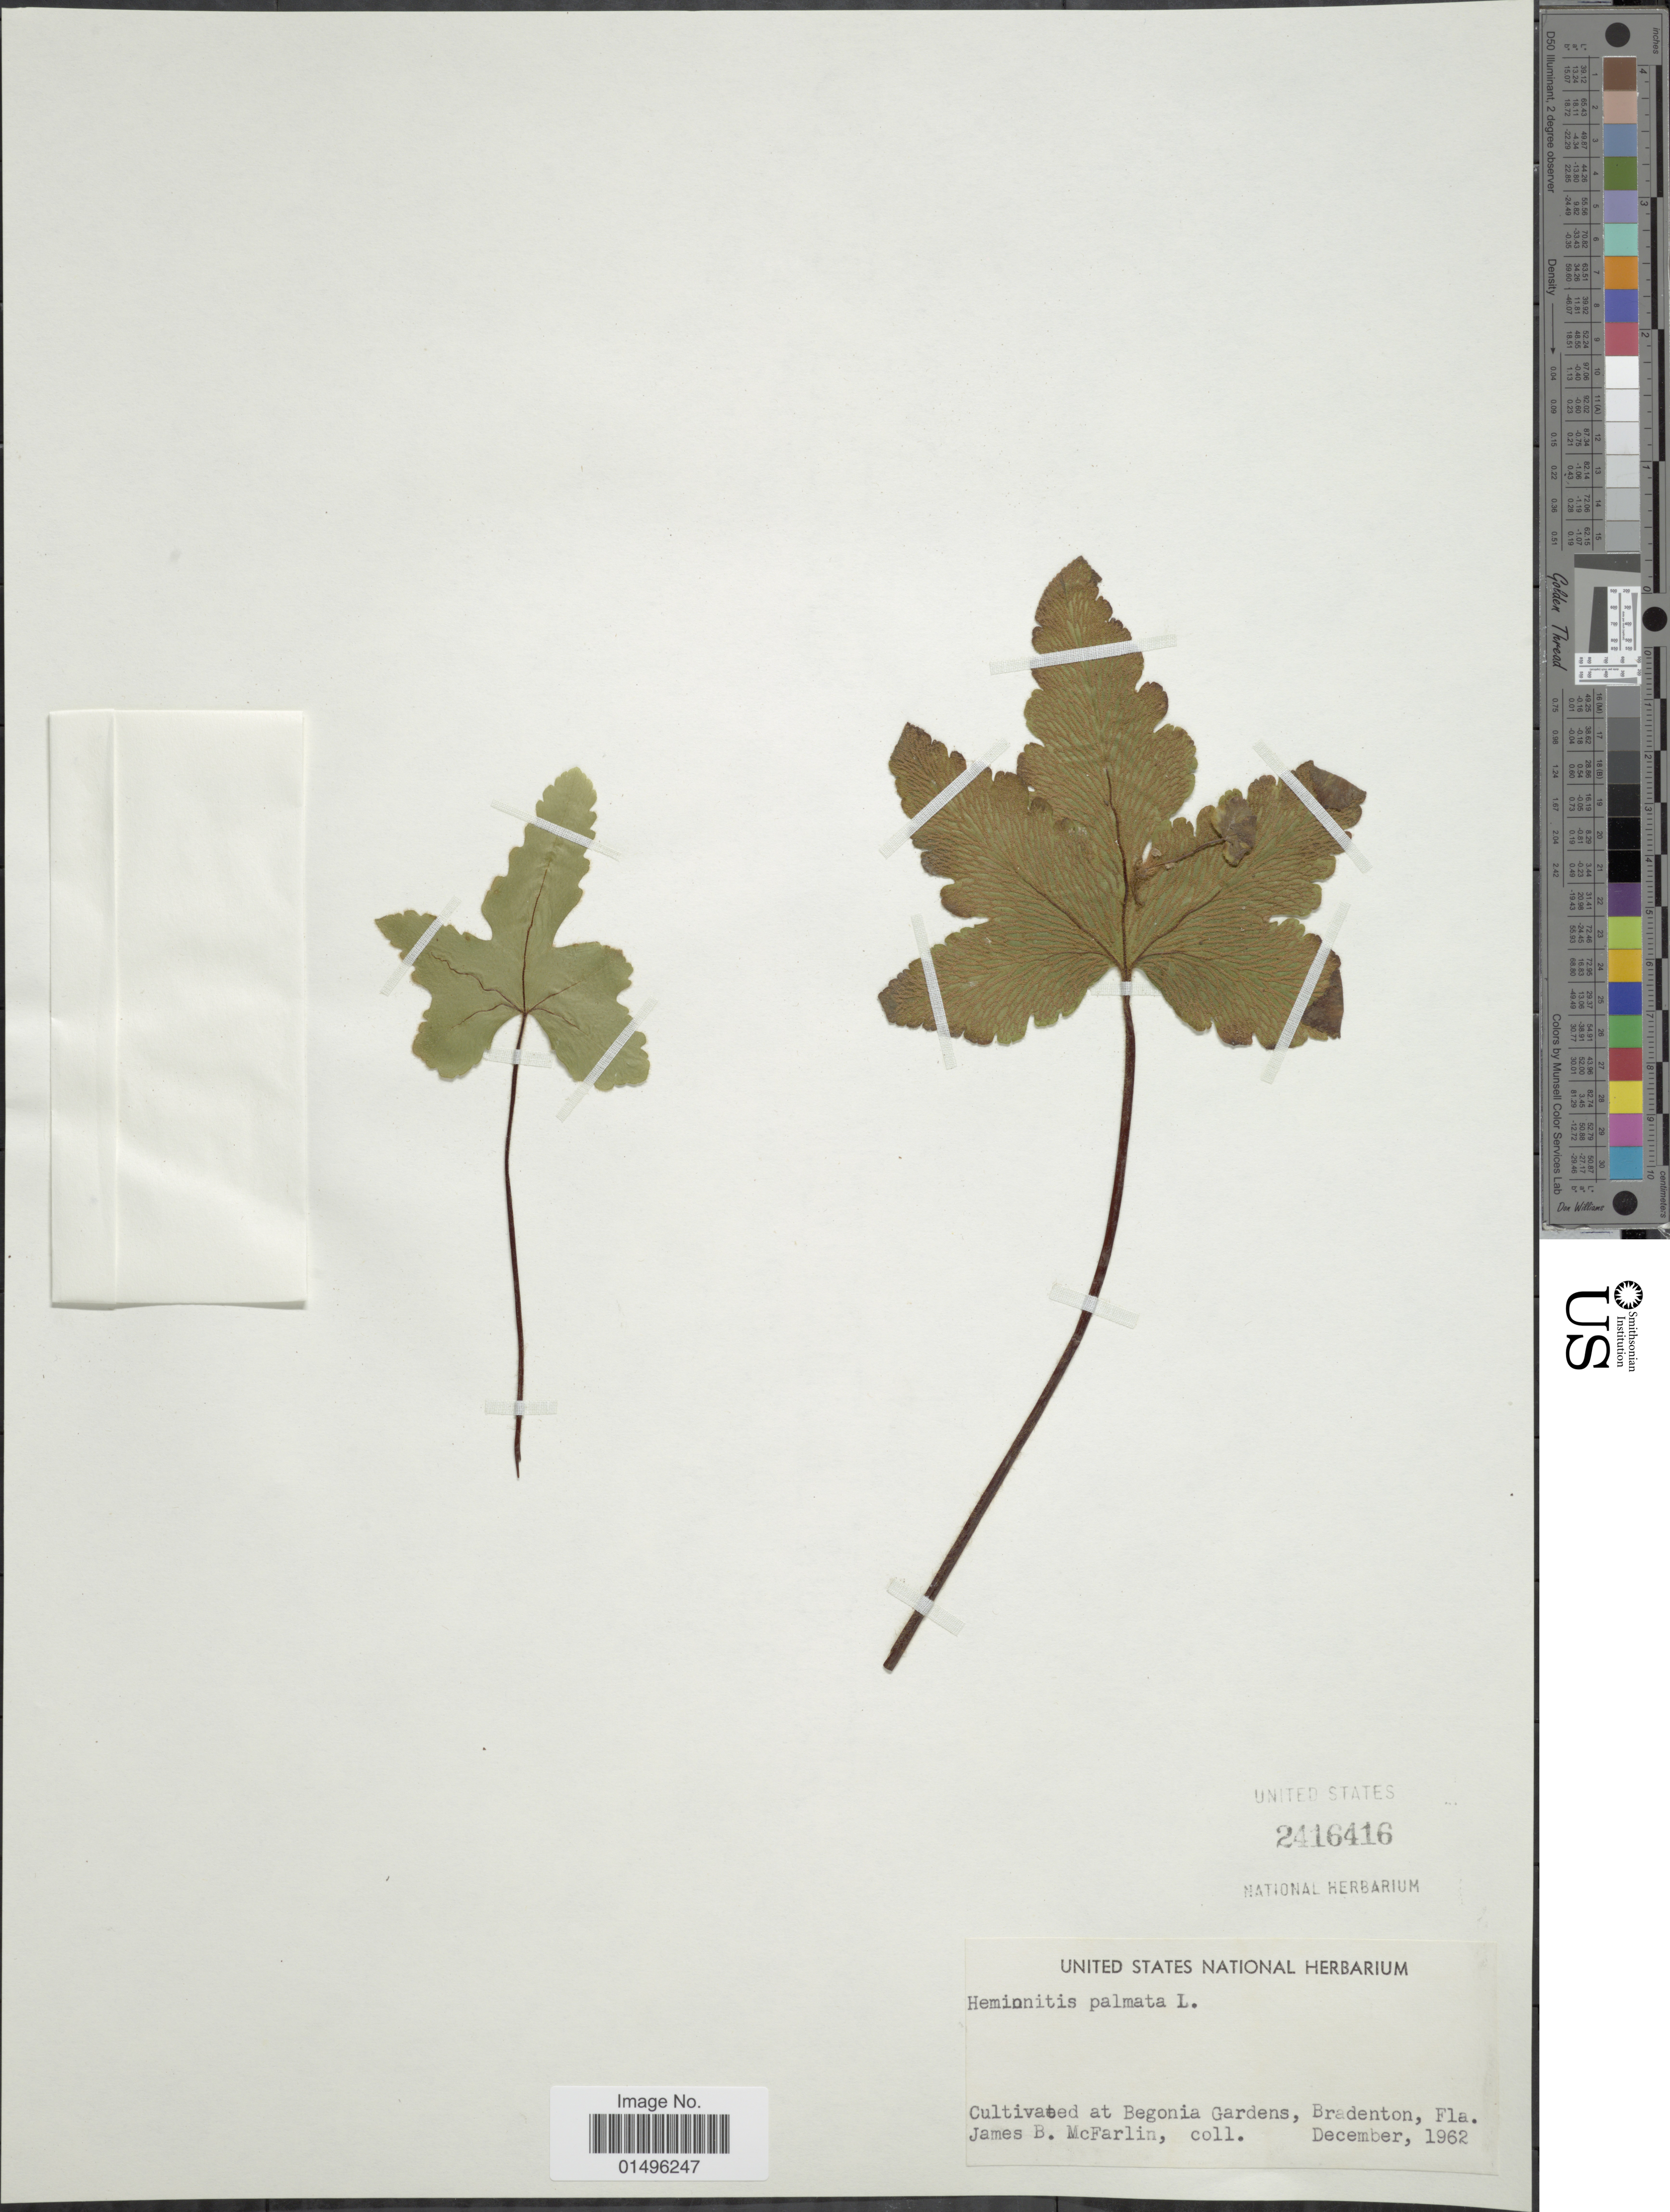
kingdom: Plantae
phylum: Tracheophyta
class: Polypodiopsida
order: Polypodiales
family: Pteridaceae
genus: Hemionitis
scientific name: Hemionitis palmata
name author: L.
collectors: J. McFarlin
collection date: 1962-12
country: United States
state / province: Florida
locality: At Begonia Gardens, Bradeton, Fla.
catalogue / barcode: US 2416416